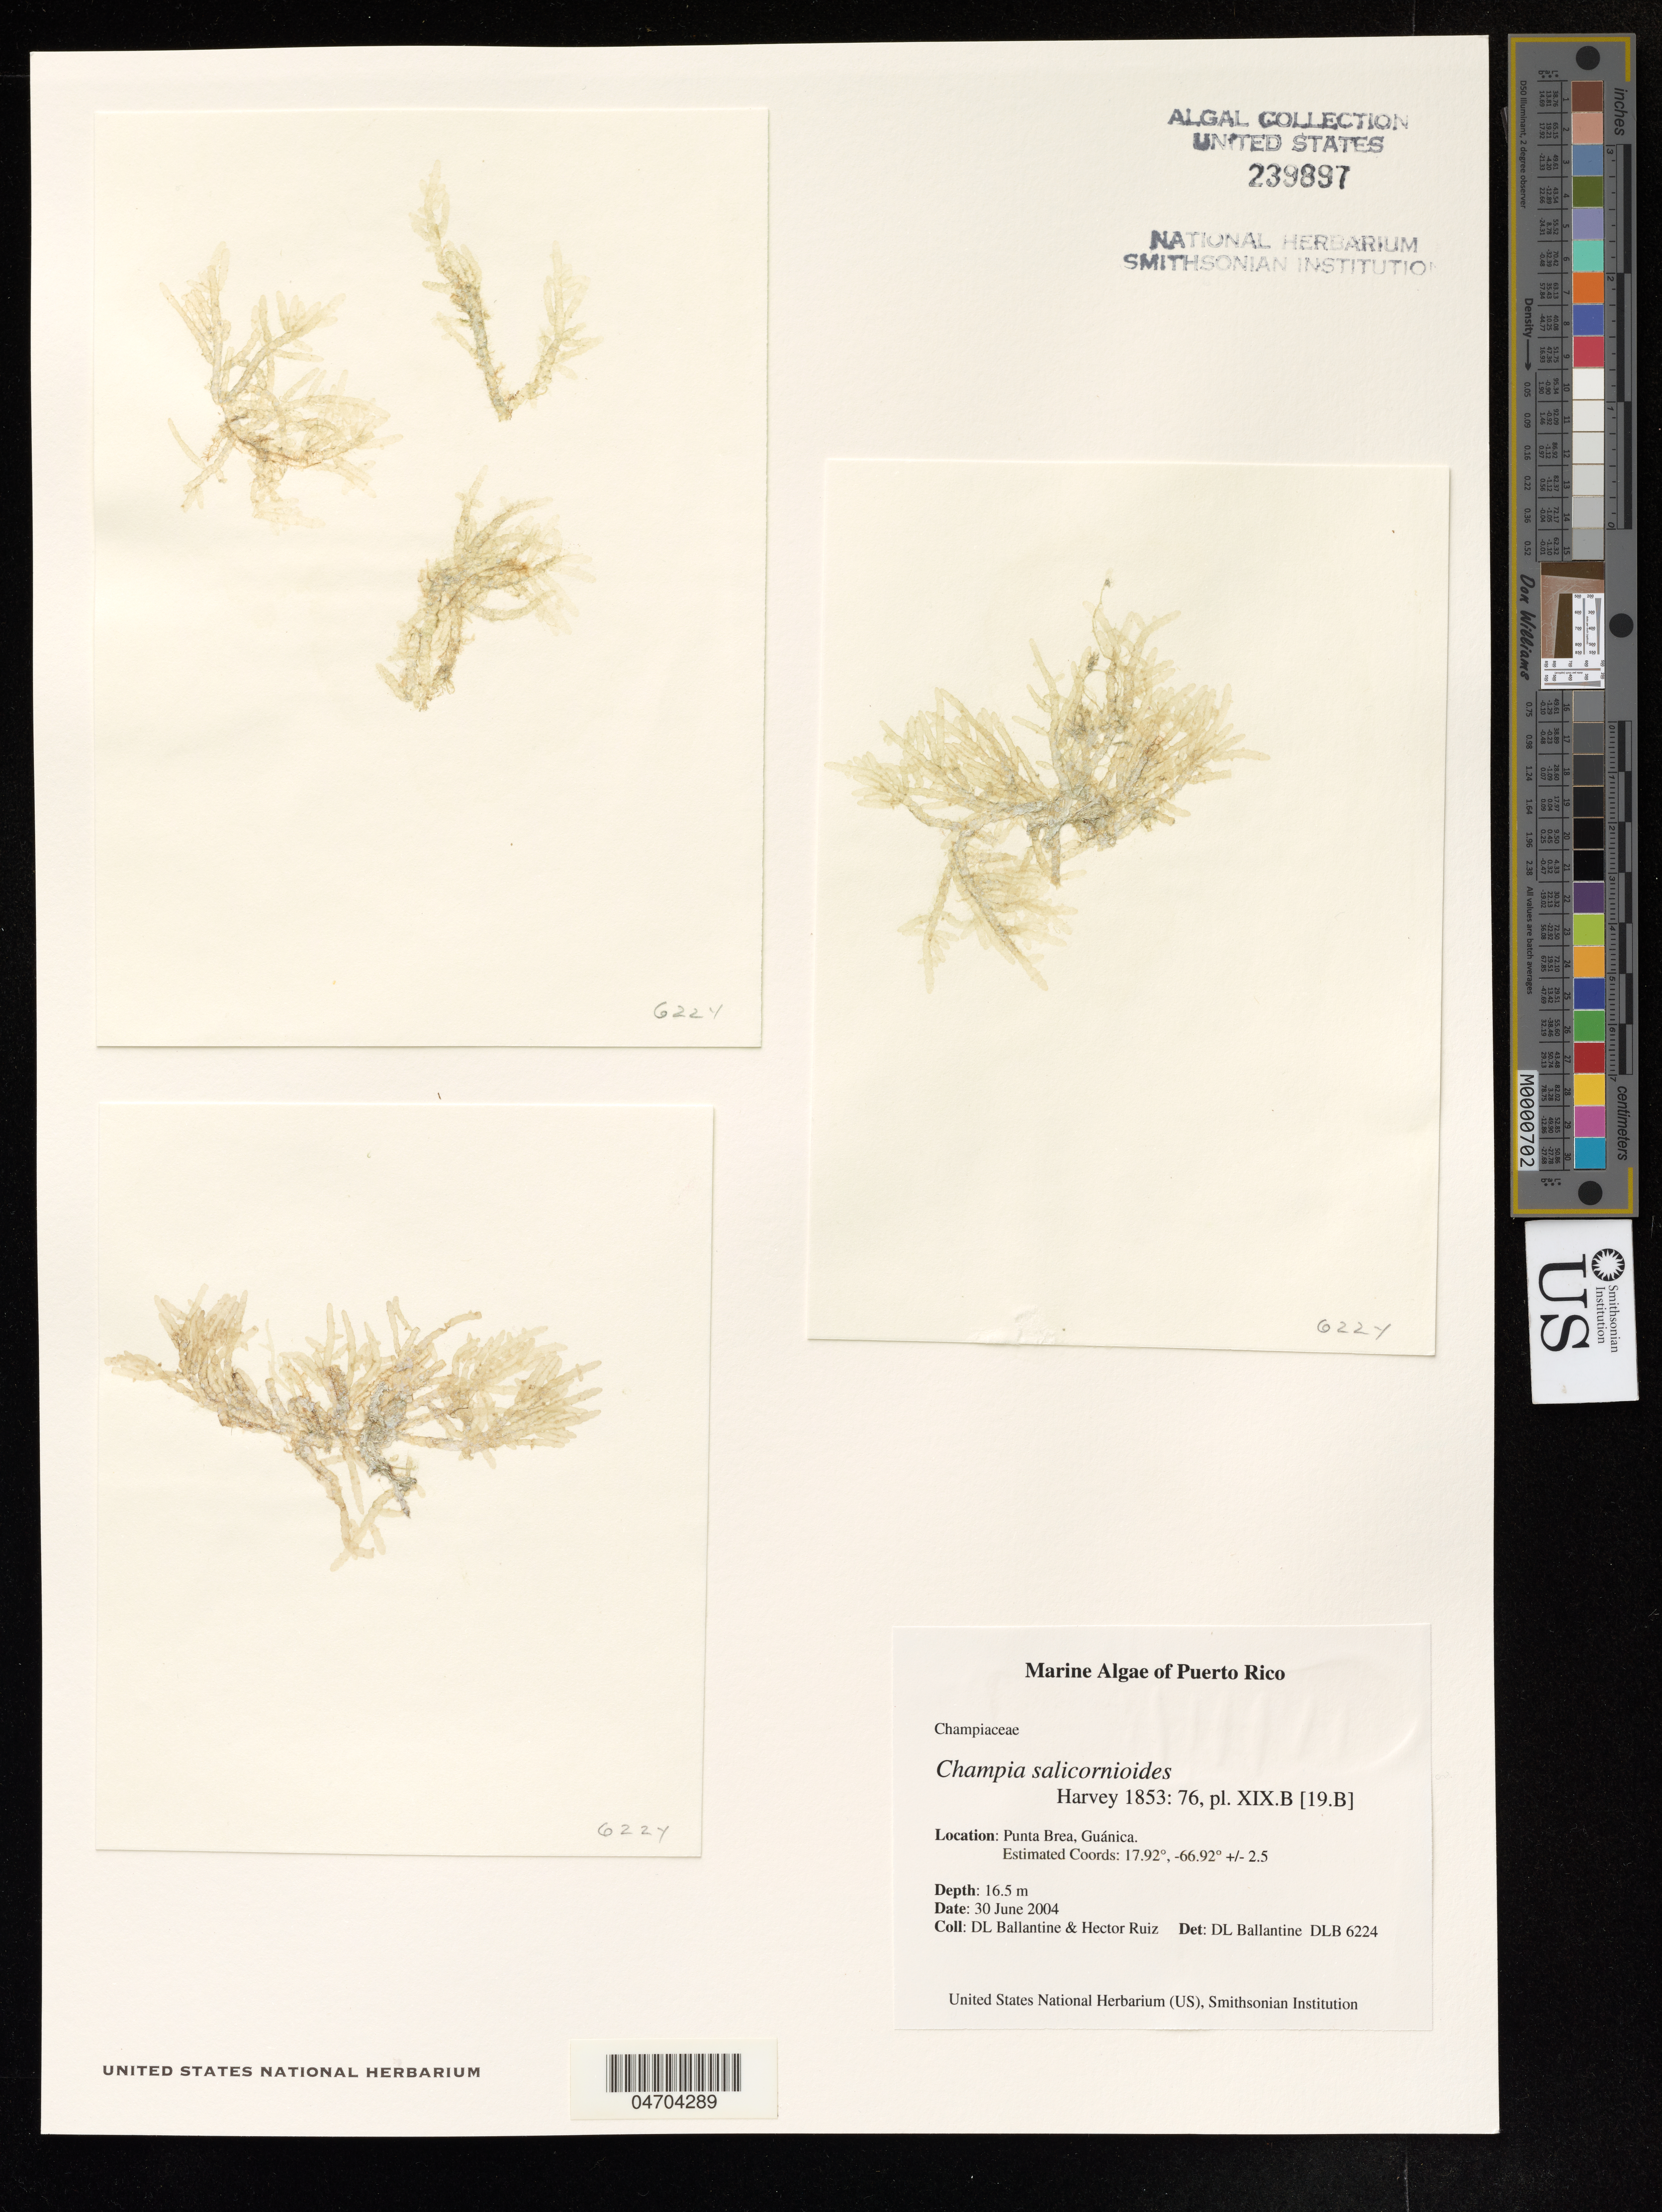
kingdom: Plantae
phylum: Rhodophyta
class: Florideophyceae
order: Rhodymeniales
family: Champiaceae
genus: Champia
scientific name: Champia salicornioides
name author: Harv.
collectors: D. Ballantine & H. Ruiz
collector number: DLB 6224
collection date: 2004-06-30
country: Puerto Rico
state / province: Guánica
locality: Punta Brea.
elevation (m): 16.5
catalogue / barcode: US 239897